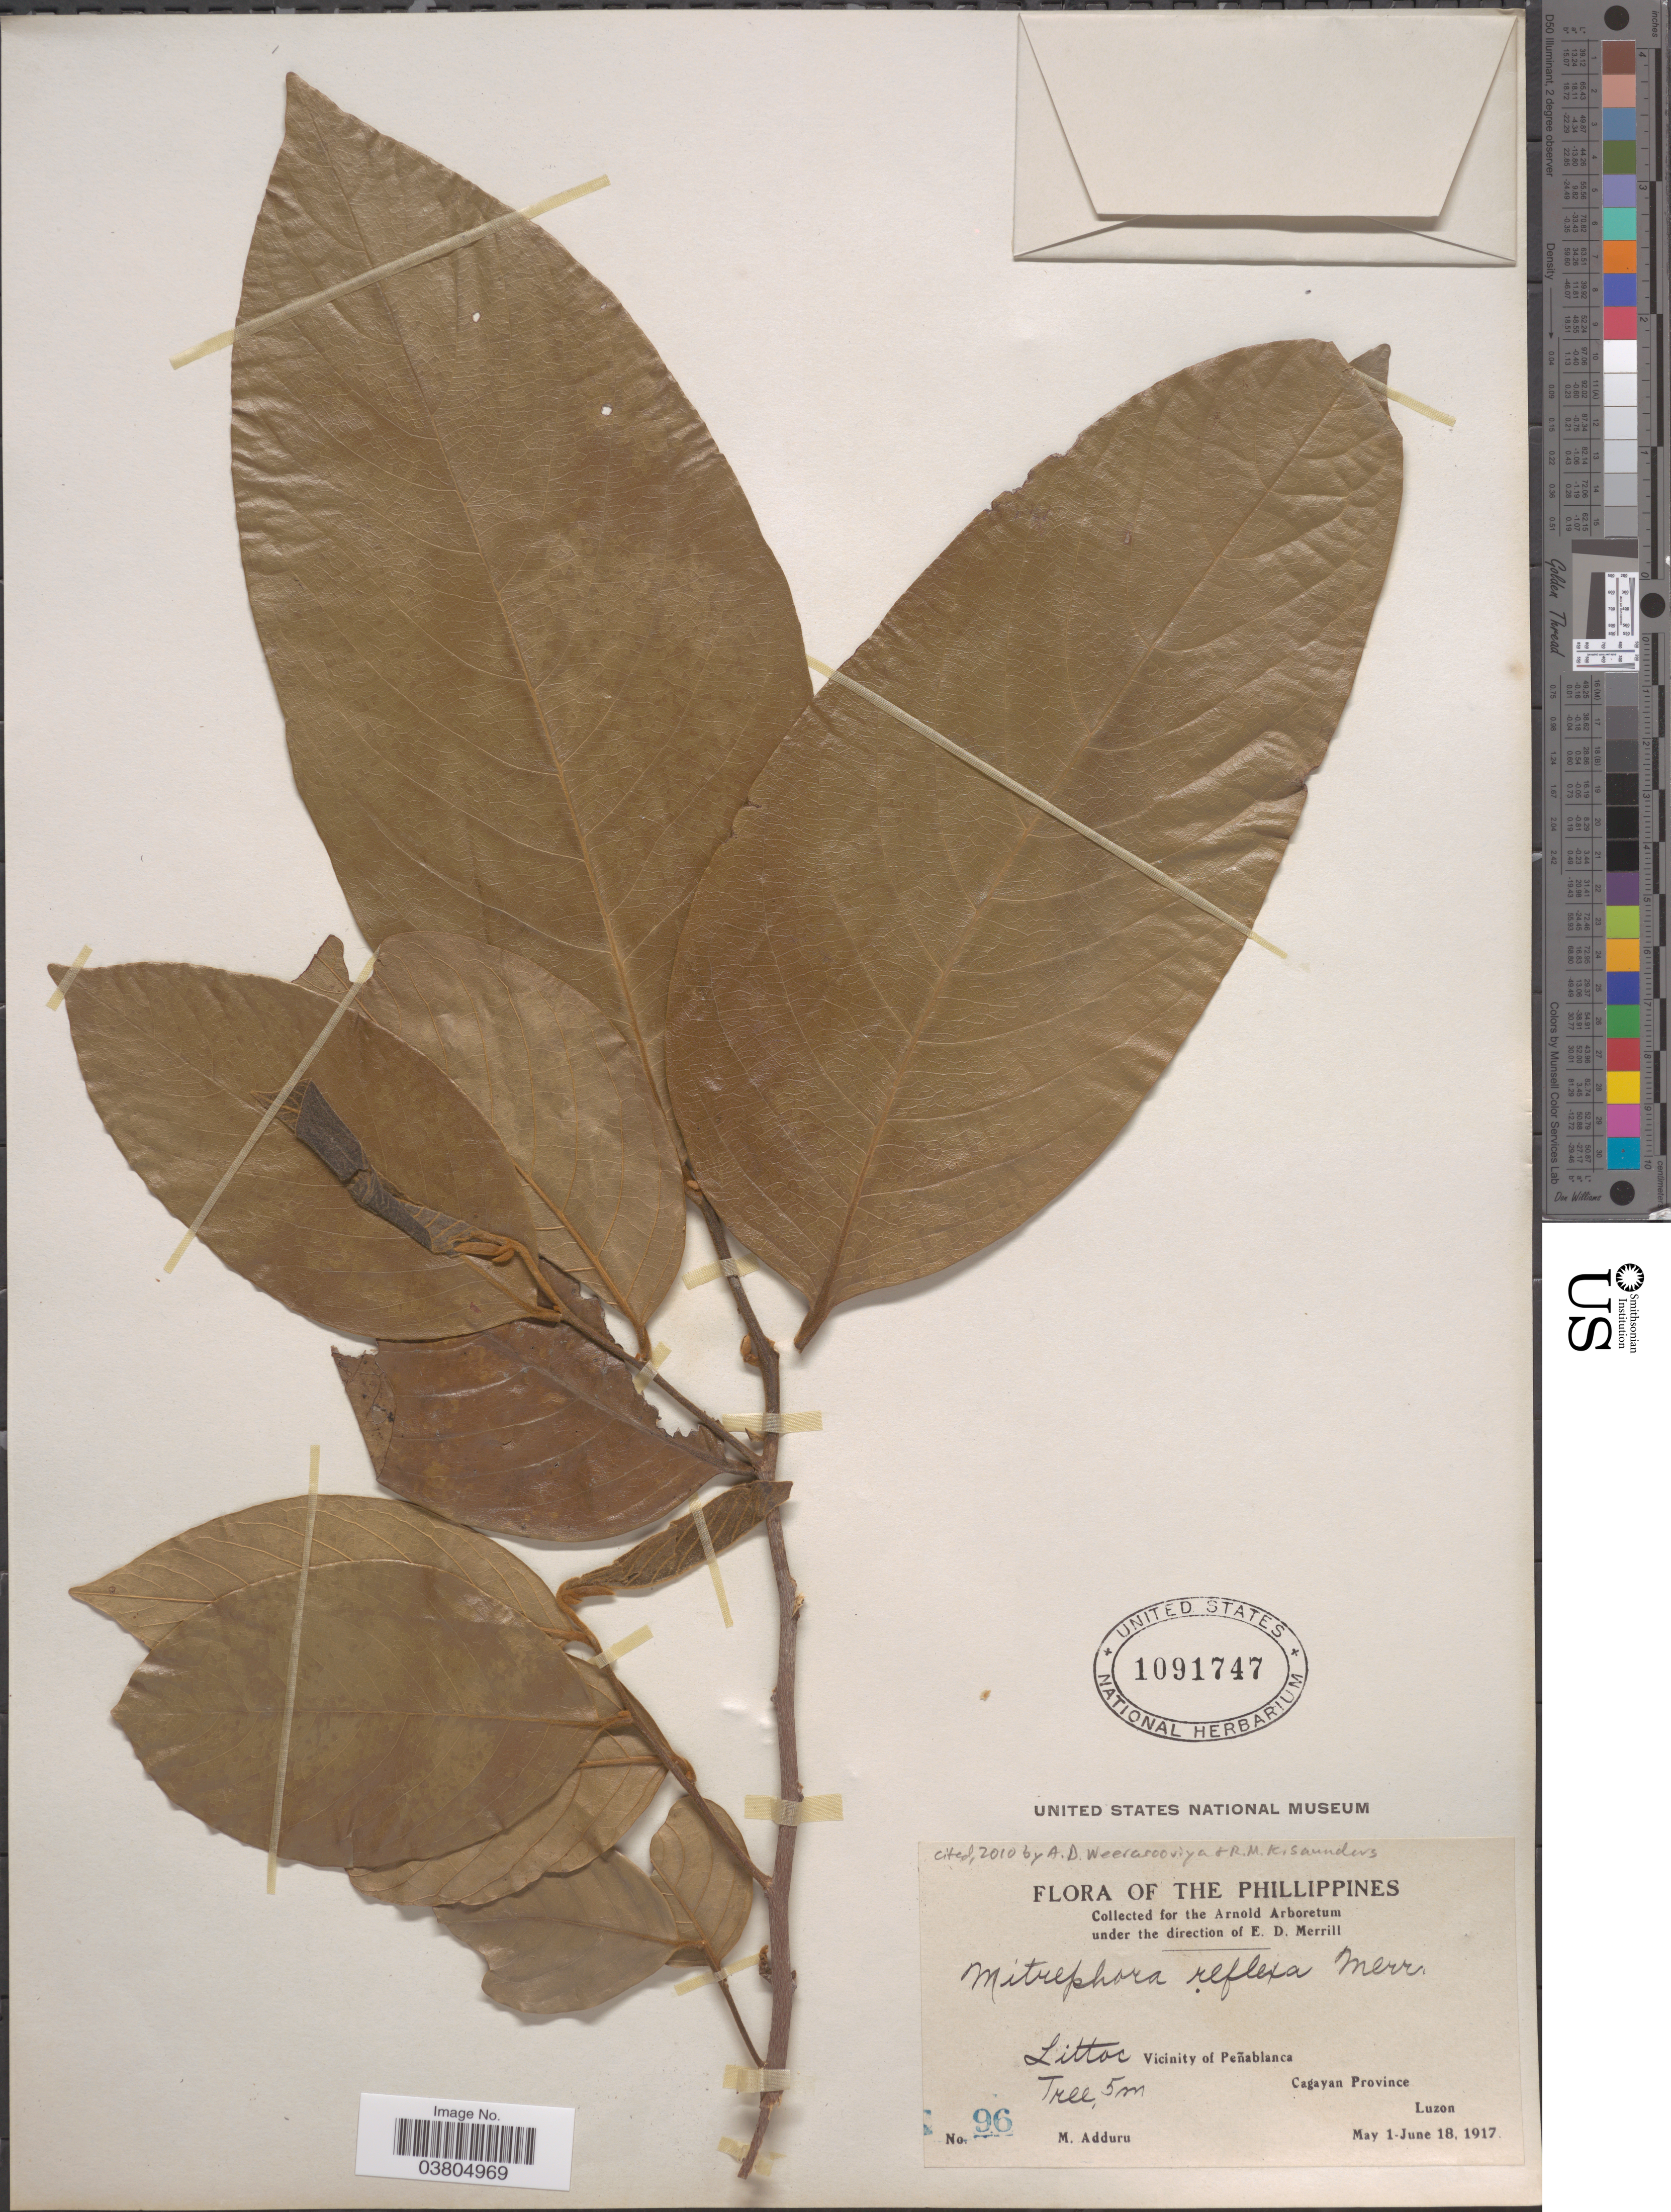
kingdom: Plantae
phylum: Tracheophyta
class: Magnoliopsida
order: Magnoliales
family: Annonaceae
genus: Mitrephora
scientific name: Mitrephora reflexa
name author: Merr.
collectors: M. Adduru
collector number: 96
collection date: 1917-05-01/1917-06-18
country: Philippines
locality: Litto. Vicinity of Peñablanca. Cagayan Province. Luzon.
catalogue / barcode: US 1091747